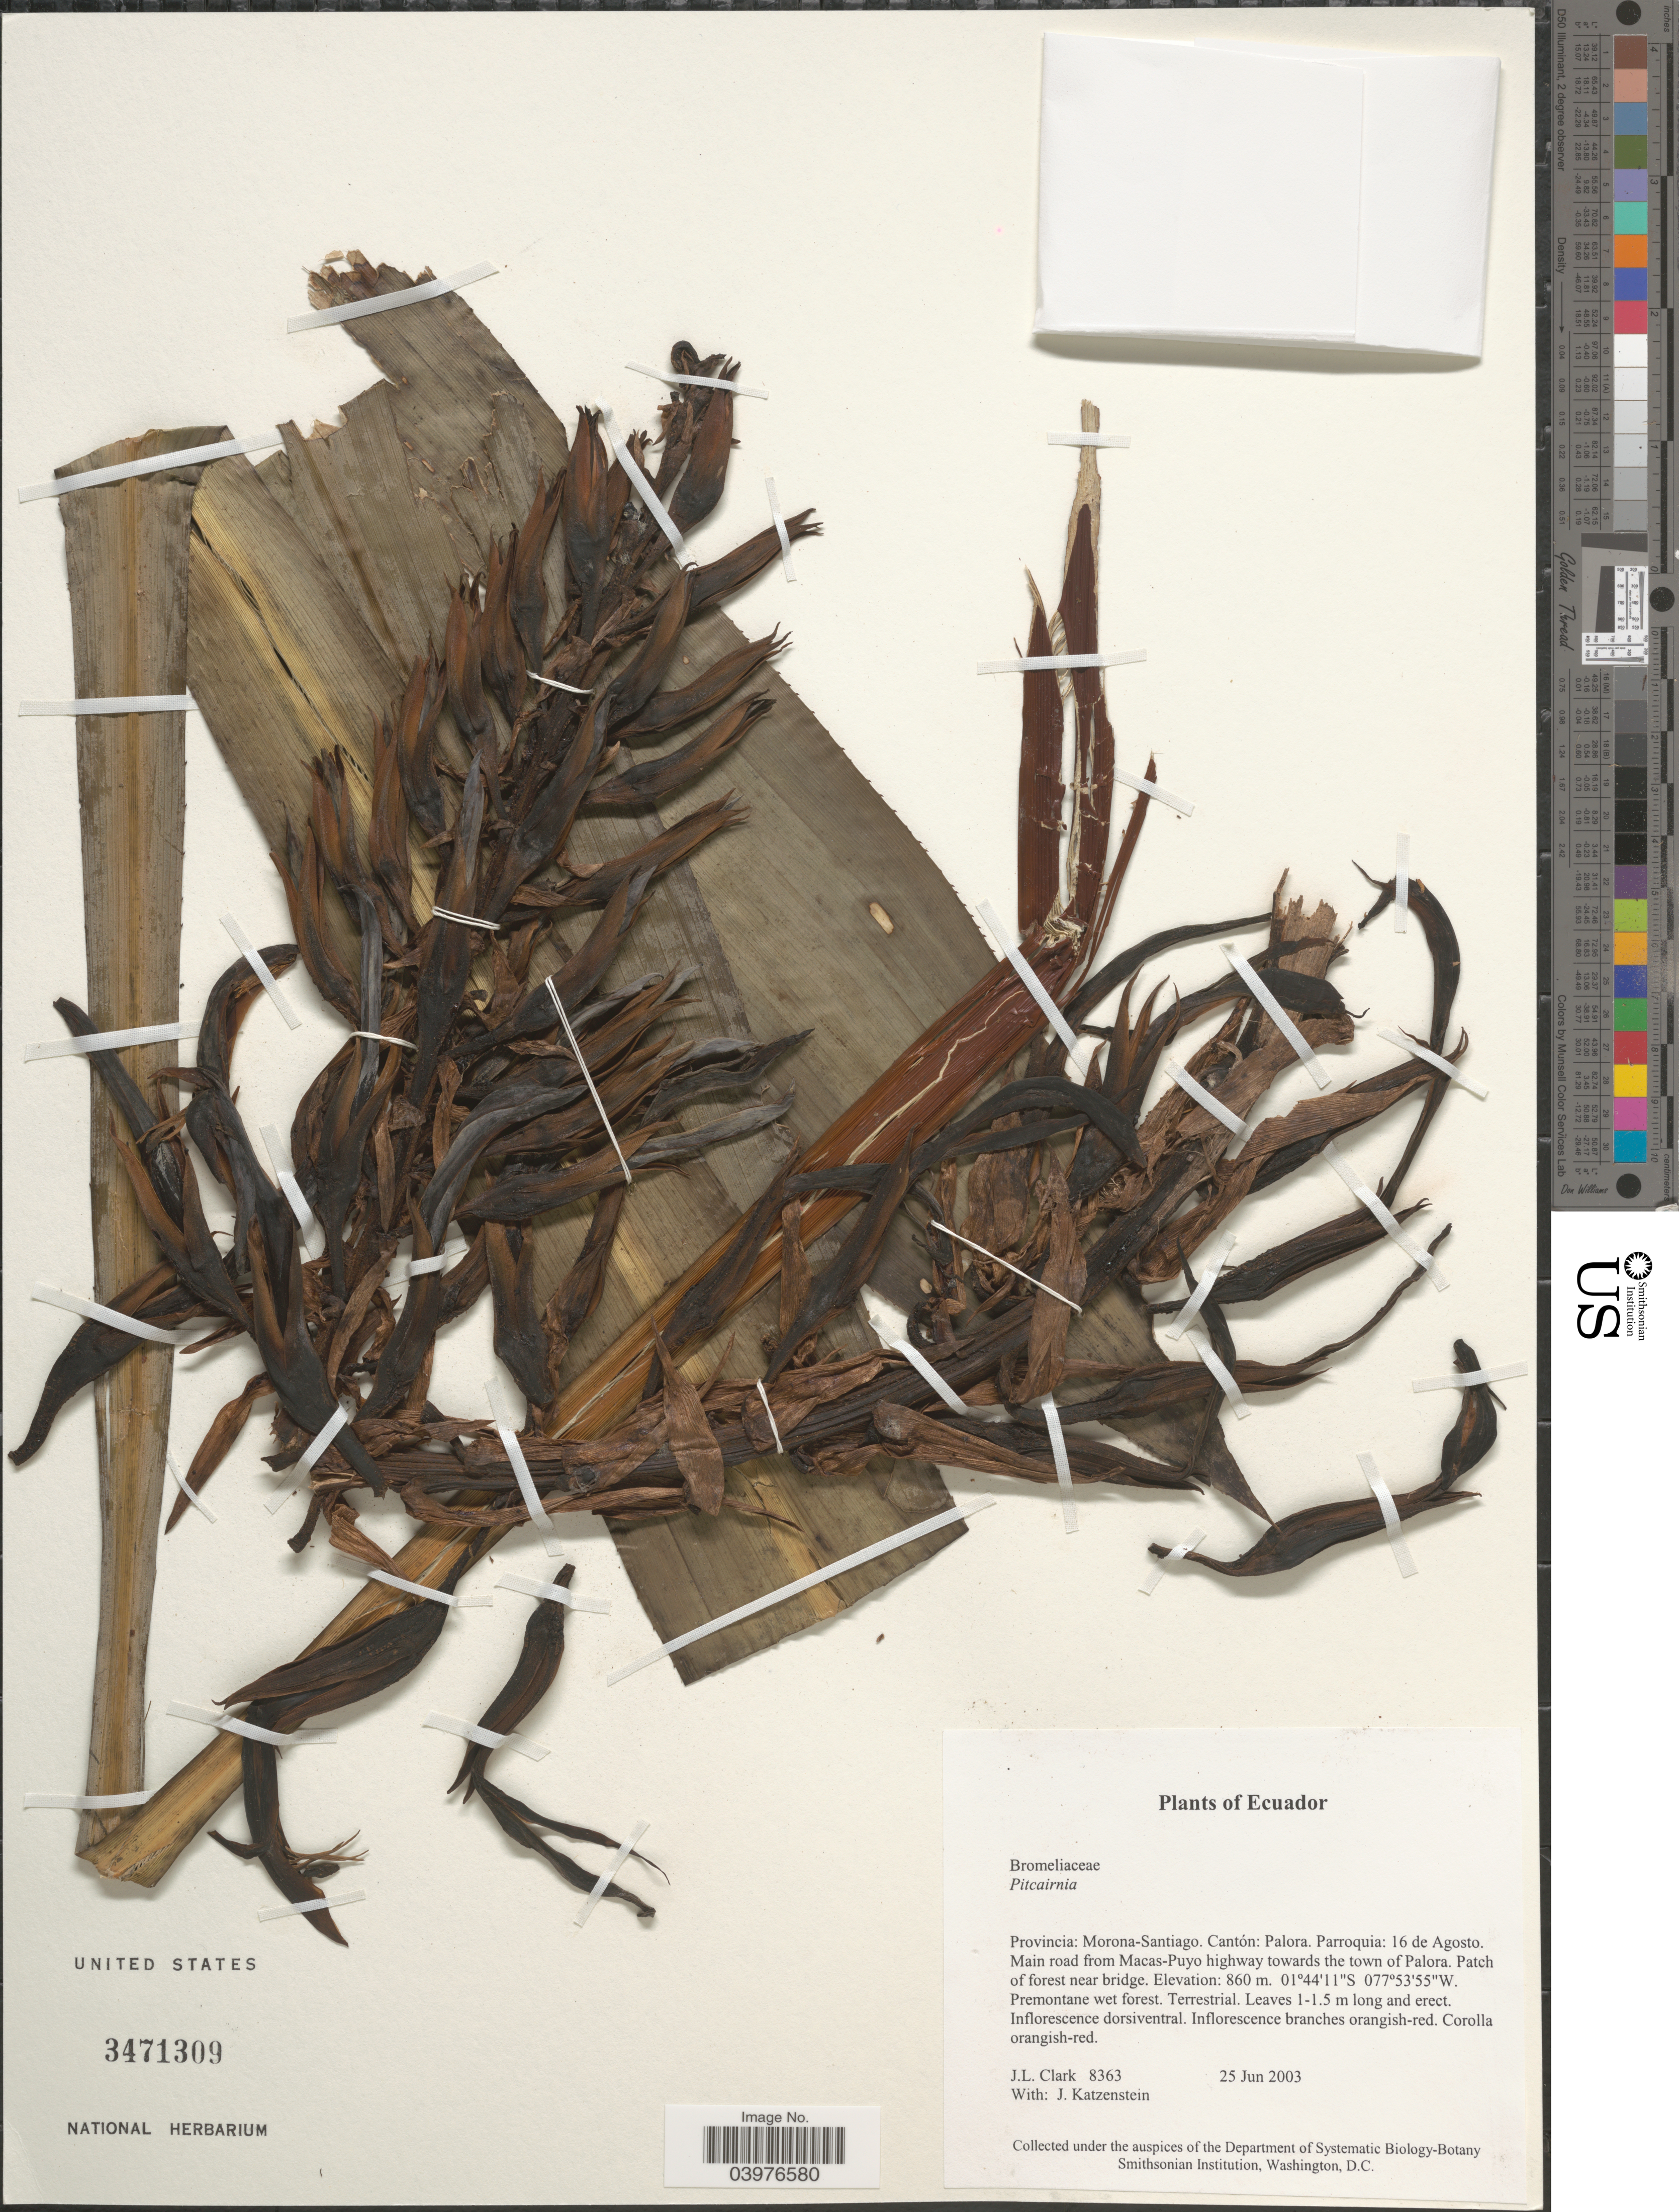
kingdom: Plantae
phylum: Tracheophyta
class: Liliopsida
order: Poales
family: Bromeliaceae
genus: Pitcairnia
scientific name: Pitcairnia sp.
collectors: J. L. Clark & J. Katzenstein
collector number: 8363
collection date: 2003-06-25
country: Ecuador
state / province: Morona-Santiago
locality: Cantón: Palora. Parroquia: 16 de Agosto. Main road from Macas-Puyo highway towards the town of Palora. Patch of forest near bridge.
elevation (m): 860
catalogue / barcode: US 3471309